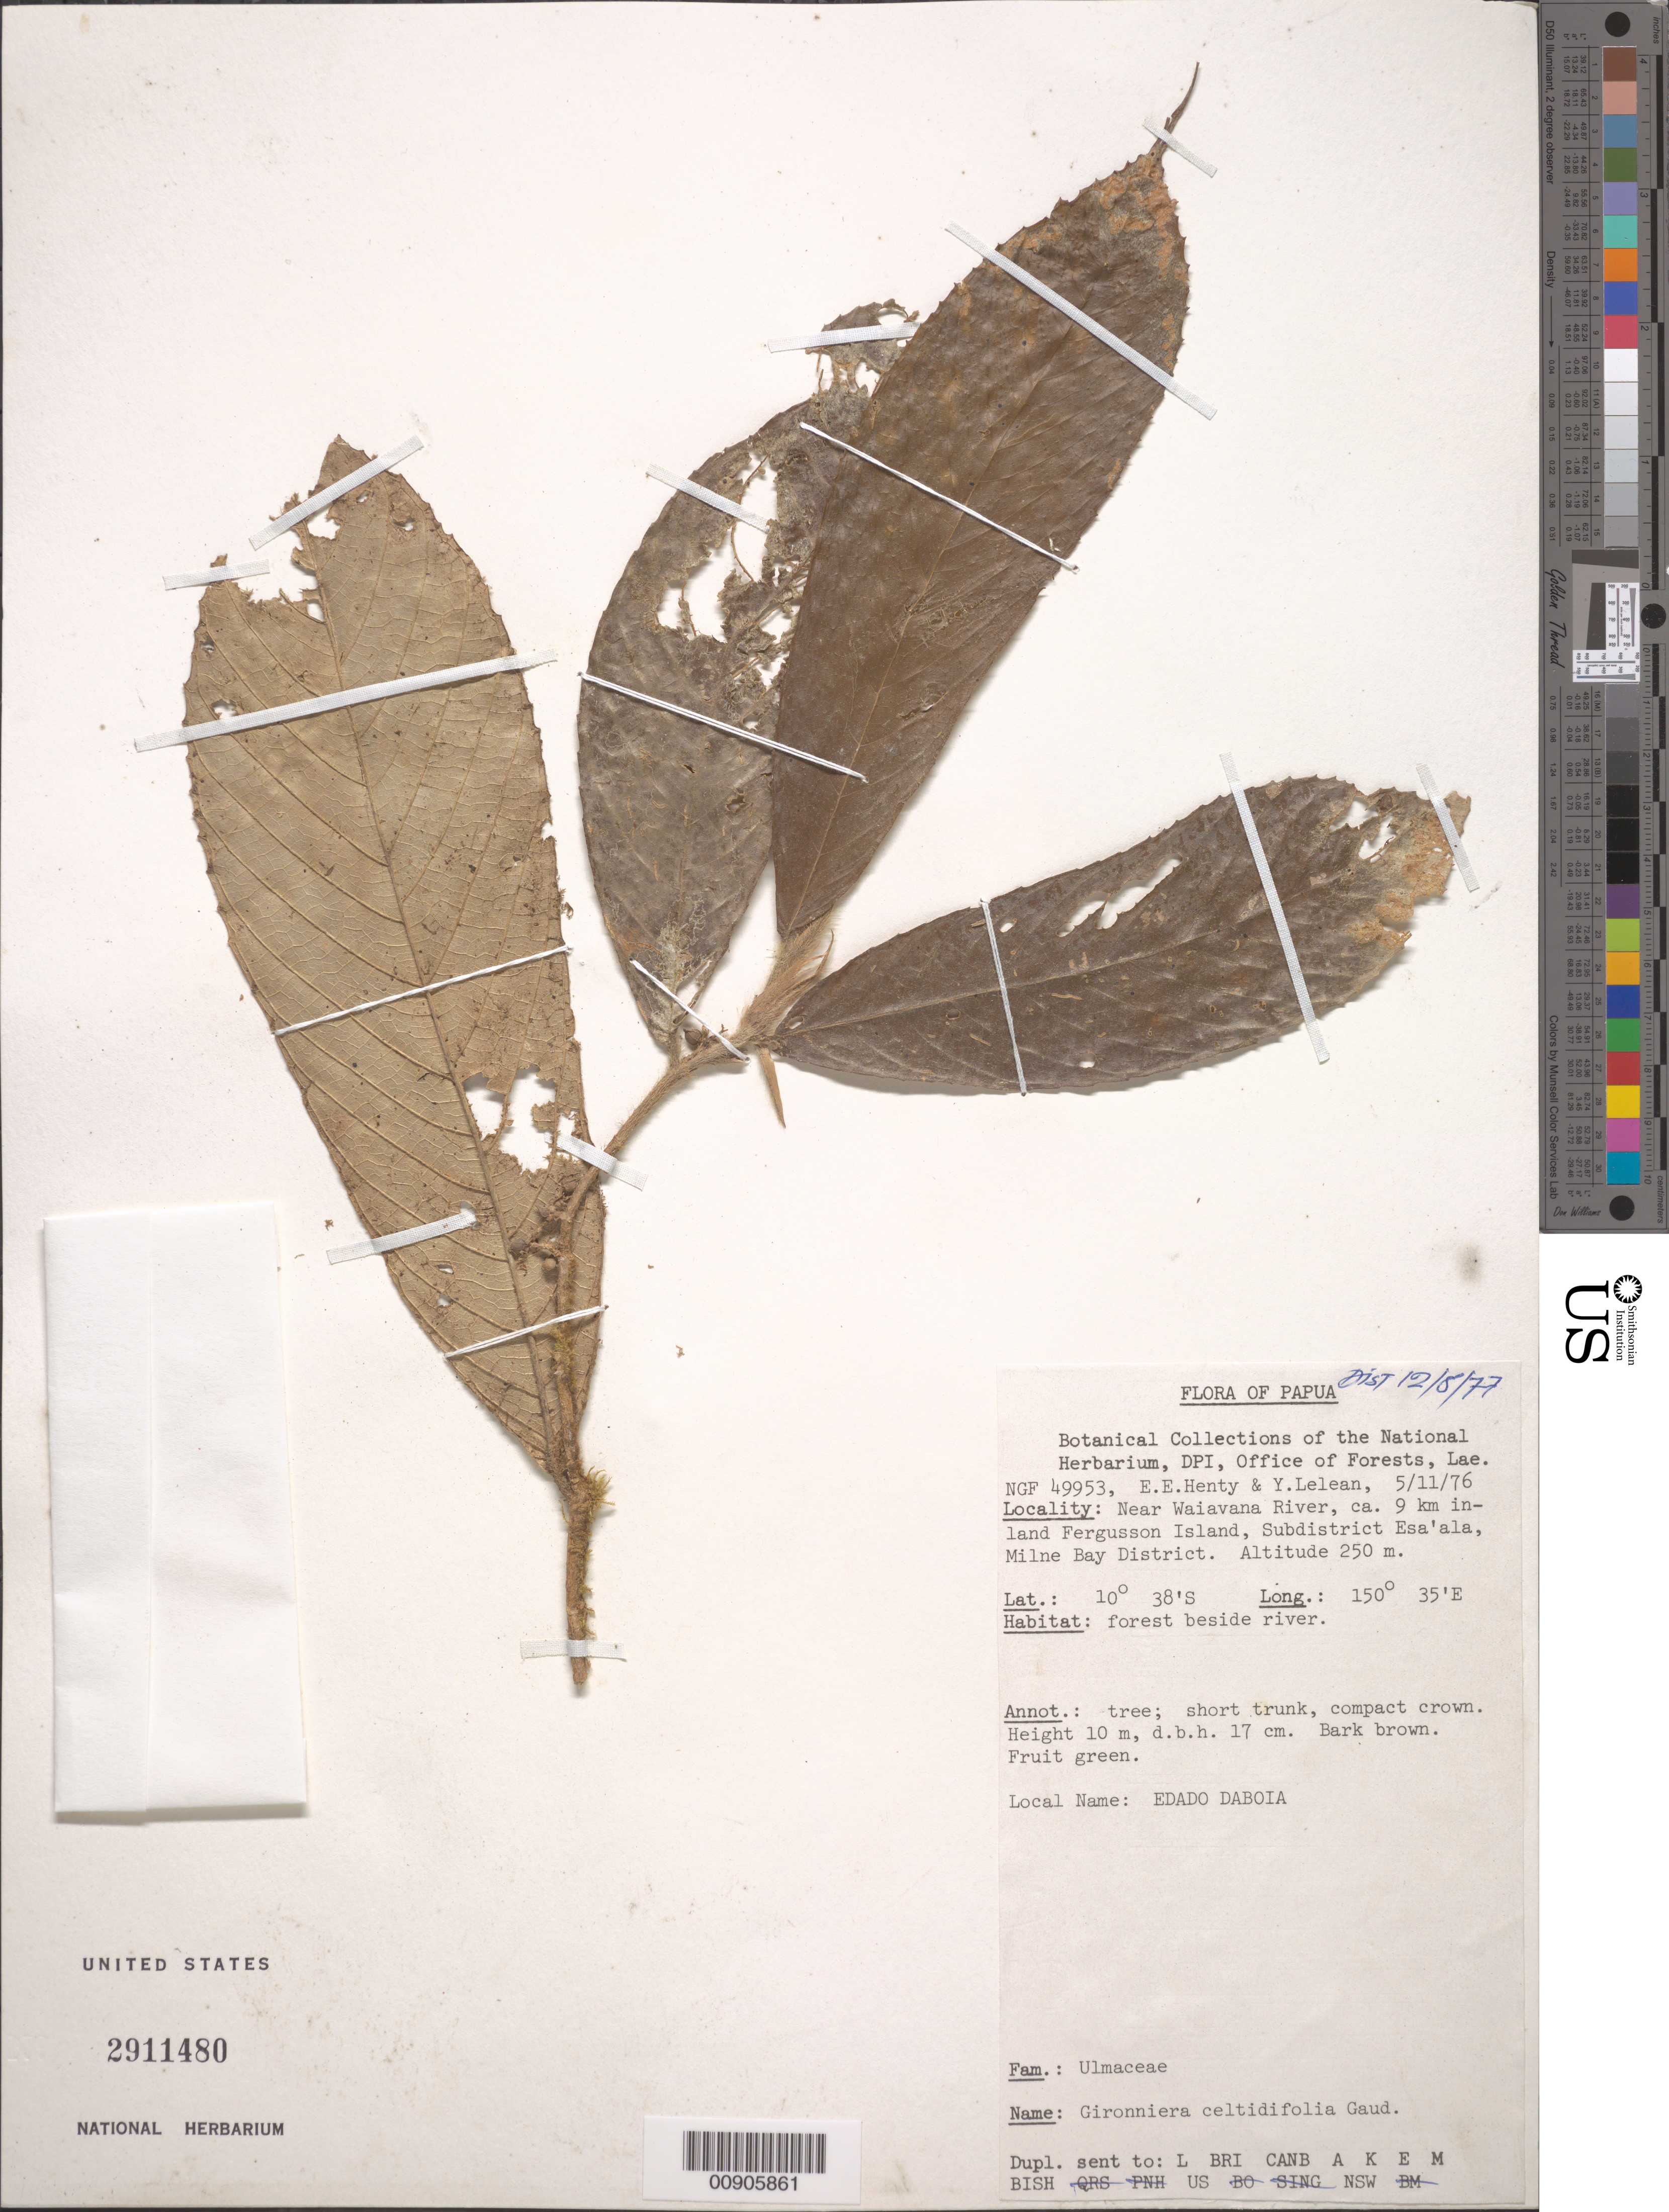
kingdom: Plantae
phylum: Tracheophyta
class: Magnoliopsida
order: Rosales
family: Cannabaceae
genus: Gironniera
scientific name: Gironniera celtidifolia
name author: Gaudich.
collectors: E. Henty & Y. Lelean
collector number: NGF 49953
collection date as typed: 05 Nov 1976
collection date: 1976-11-05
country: Papua New Guinea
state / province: Milne Bay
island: Fergusson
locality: Subdistrict Esa'ala, near Waiavana River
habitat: forest beside river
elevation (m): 250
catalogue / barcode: US 2911480